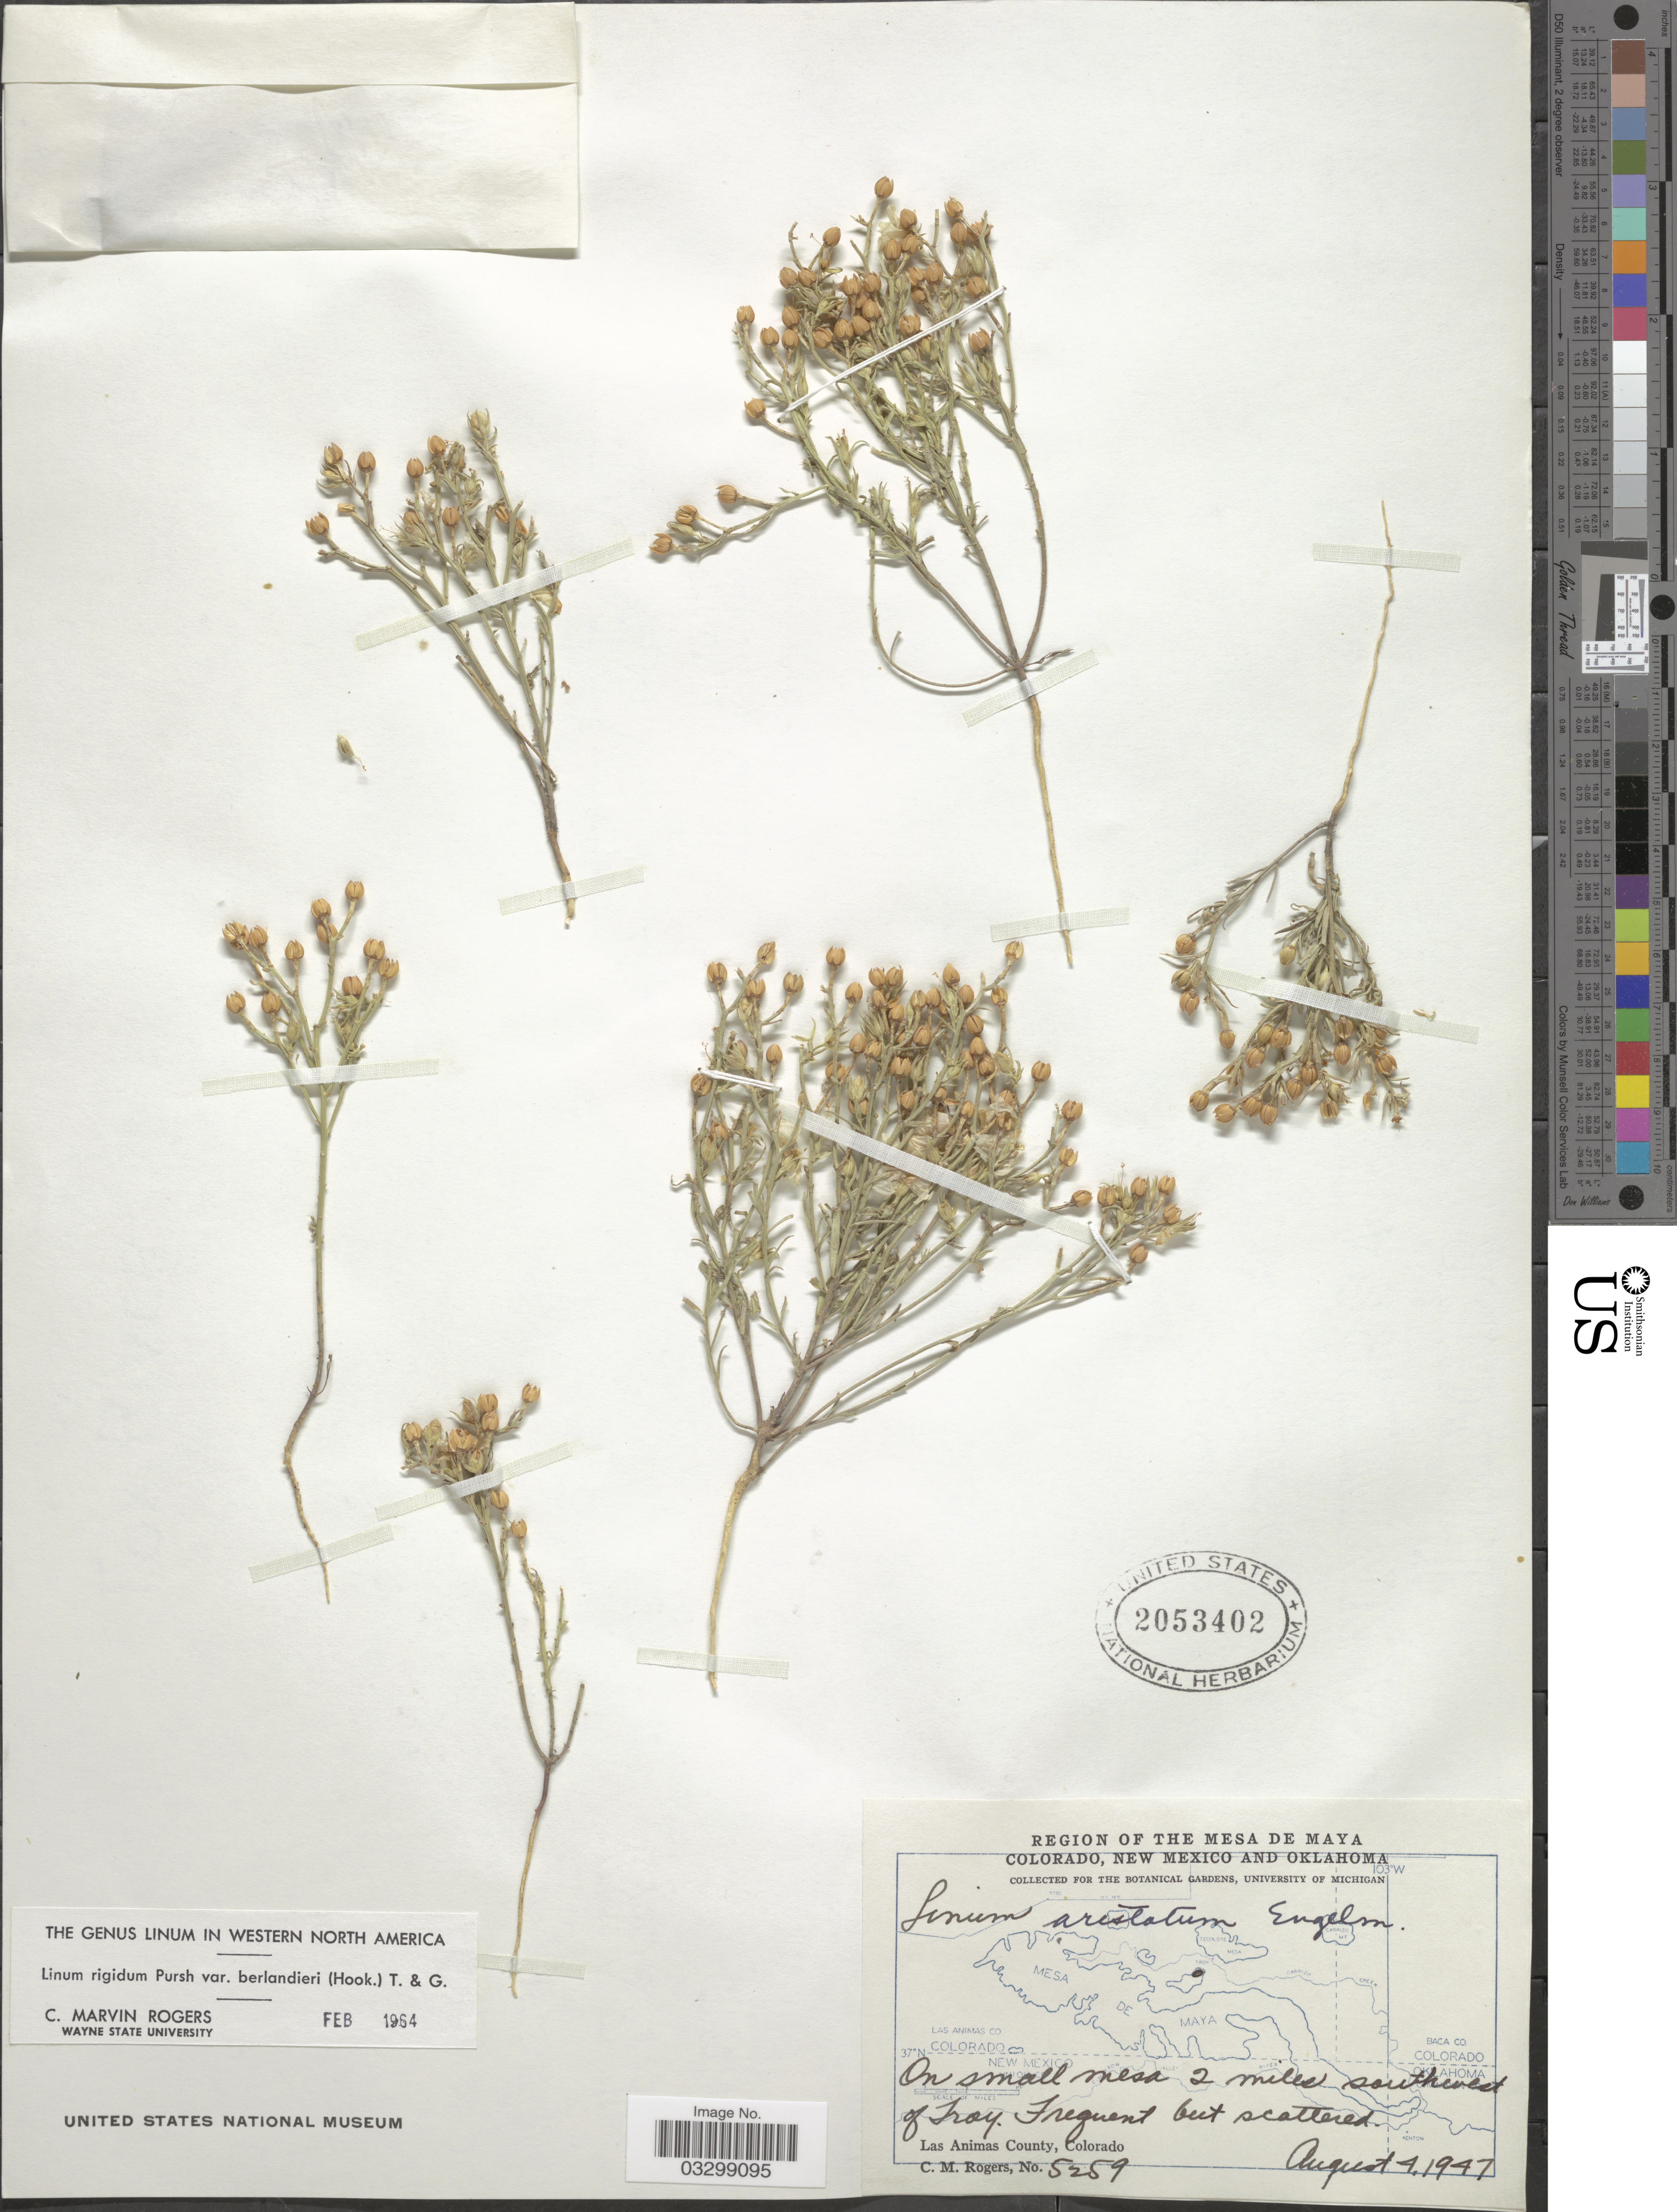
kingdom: Plantae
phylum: Tracheophyta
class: Magnoliopsida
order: Malpighiales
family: Linaceae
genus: Linum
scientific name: Linum rigidum var. berlandieri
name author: Pursh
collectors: C. M. Rogers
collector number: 5259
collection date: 1947-08-04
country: United States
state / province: Colorado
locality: Region of the Mesa de Maya. On small mesa 2 miles soutwest of Troy. Las Animas County.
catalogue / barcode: US 2053402